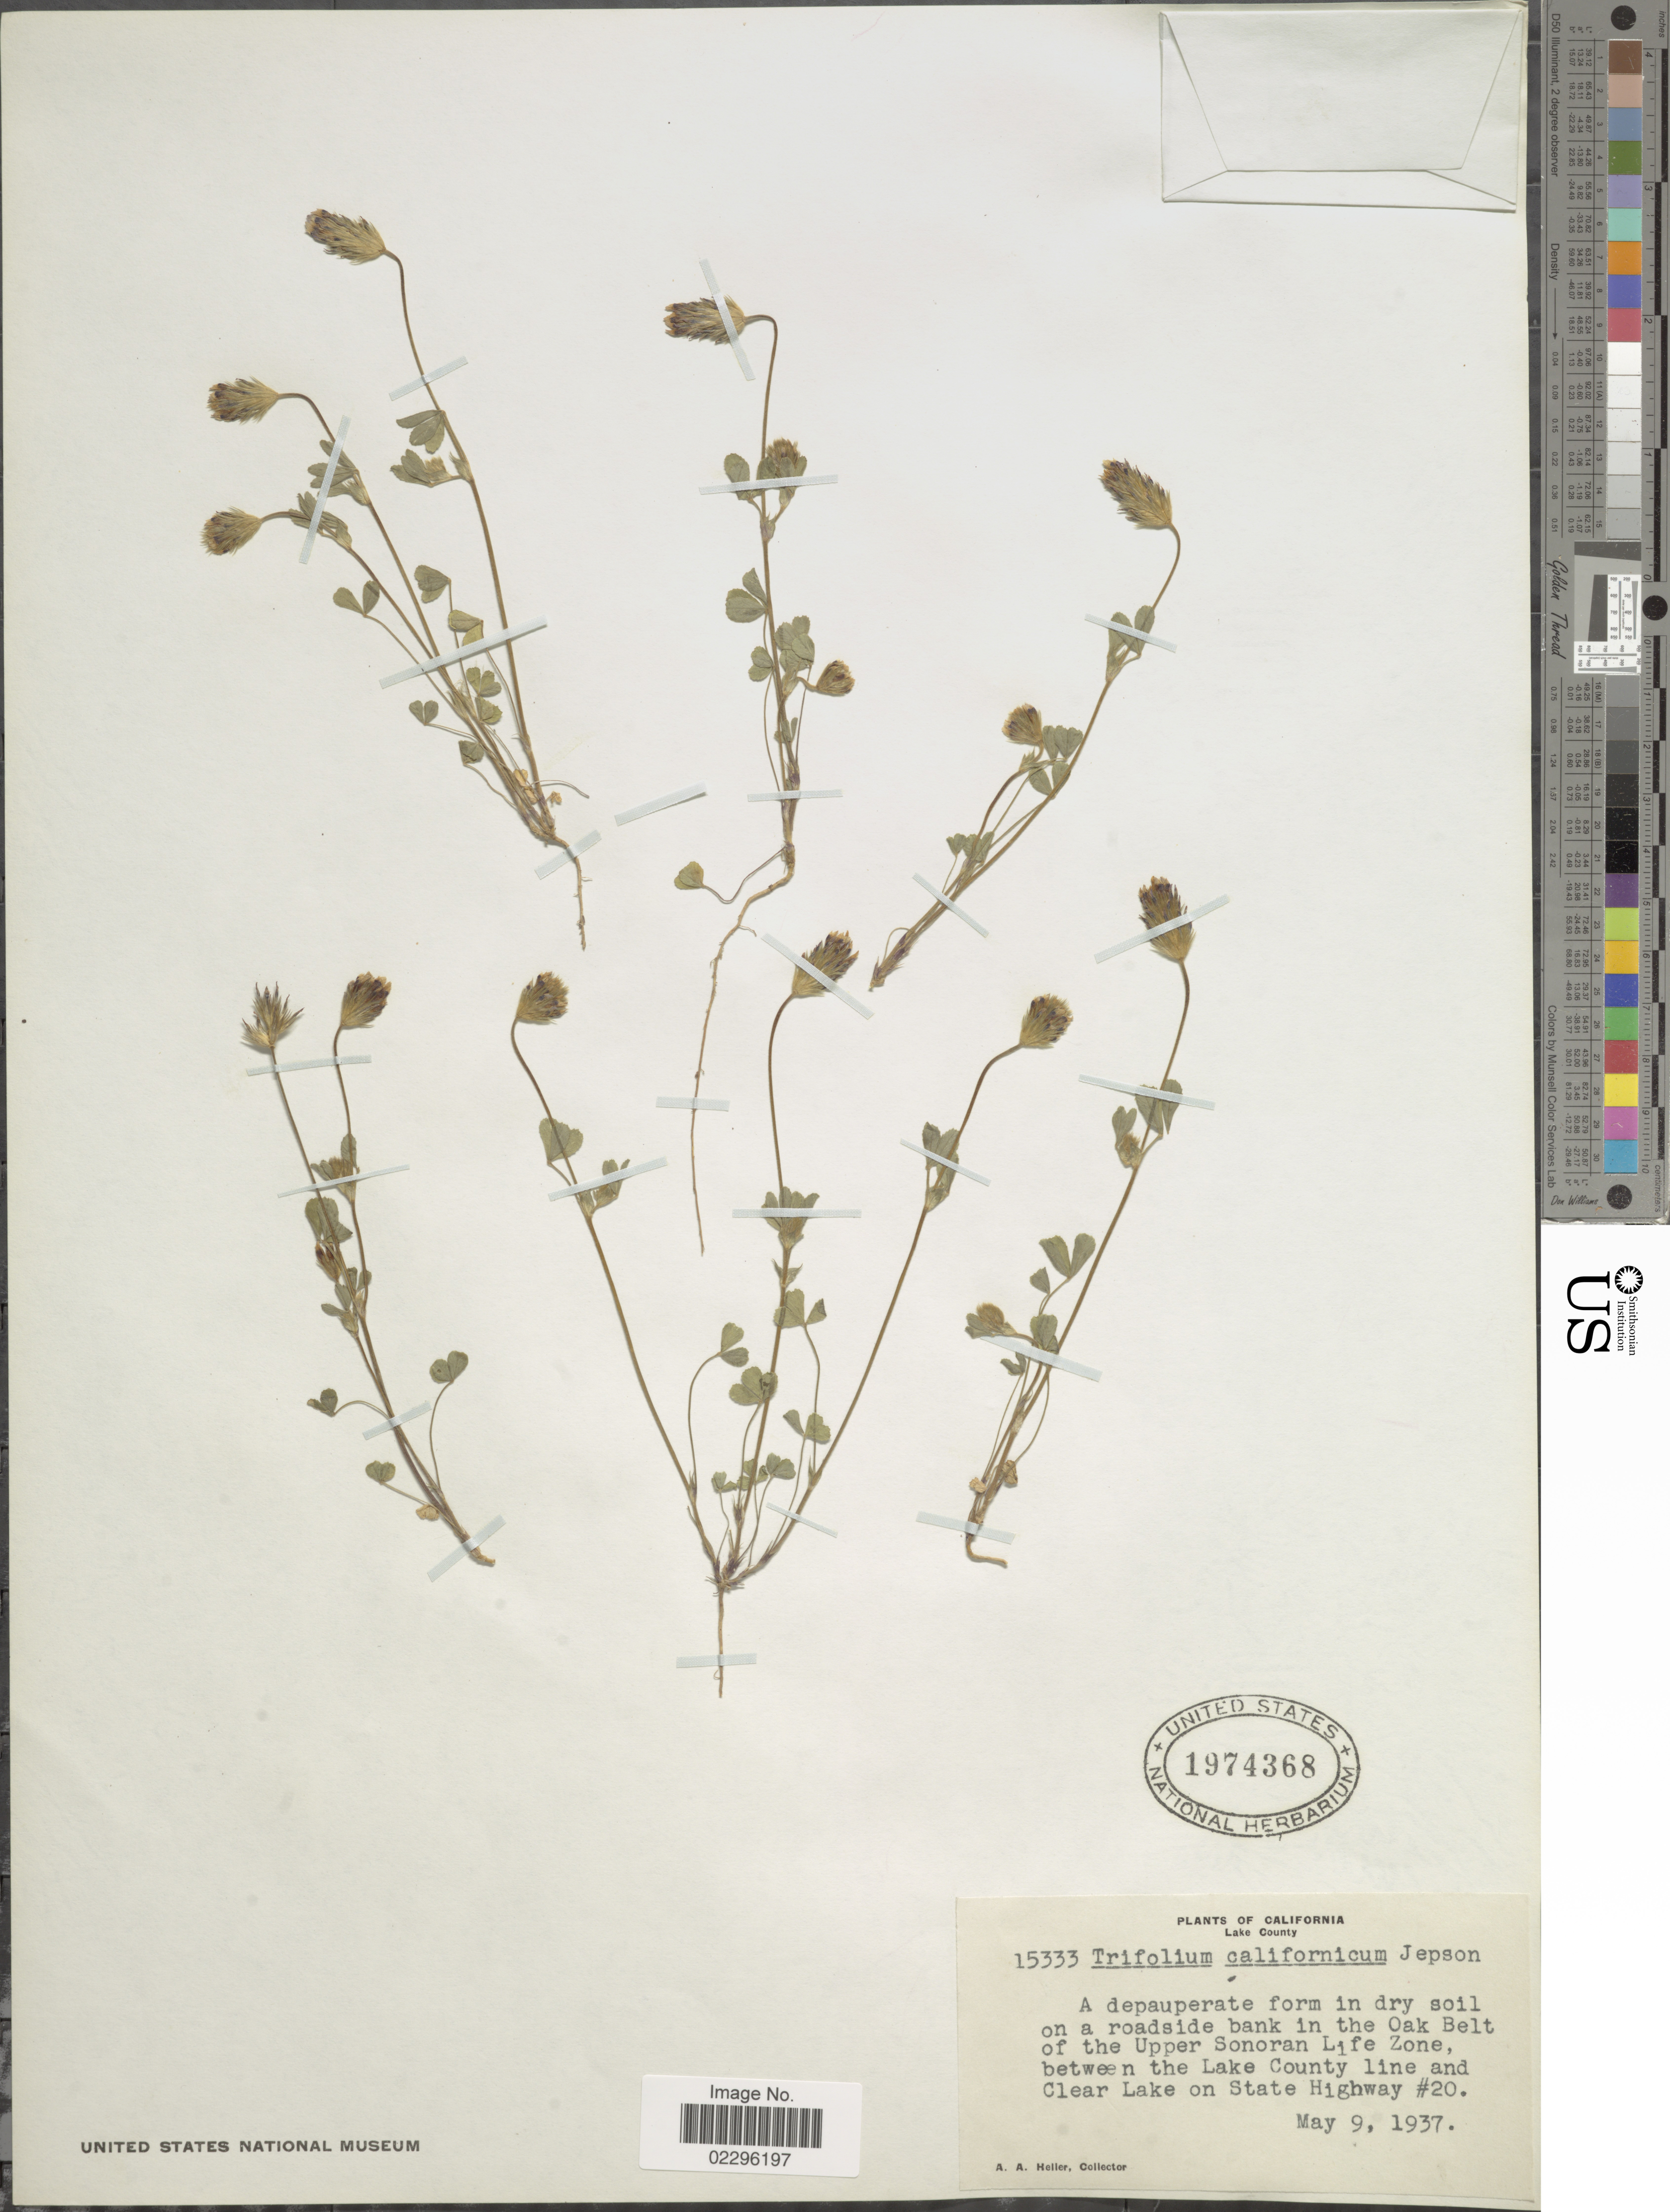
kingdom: Plantae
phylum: Tracheophyta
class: Magnoliopsida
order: Fabales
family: Fabaceae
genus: Trifolium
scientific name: Trifolium dichotomum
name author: Hook. & Arn.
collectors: A. A. Heller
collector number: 15333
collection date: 1937-05-09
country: United States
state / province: California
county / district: Lake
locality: Lake County, on a roadside bank in the Oak Belt of the Upper Sonoran Life Zone, between the Lake County Line and Clear Lake on State Highway #20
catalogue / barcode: US 1974368